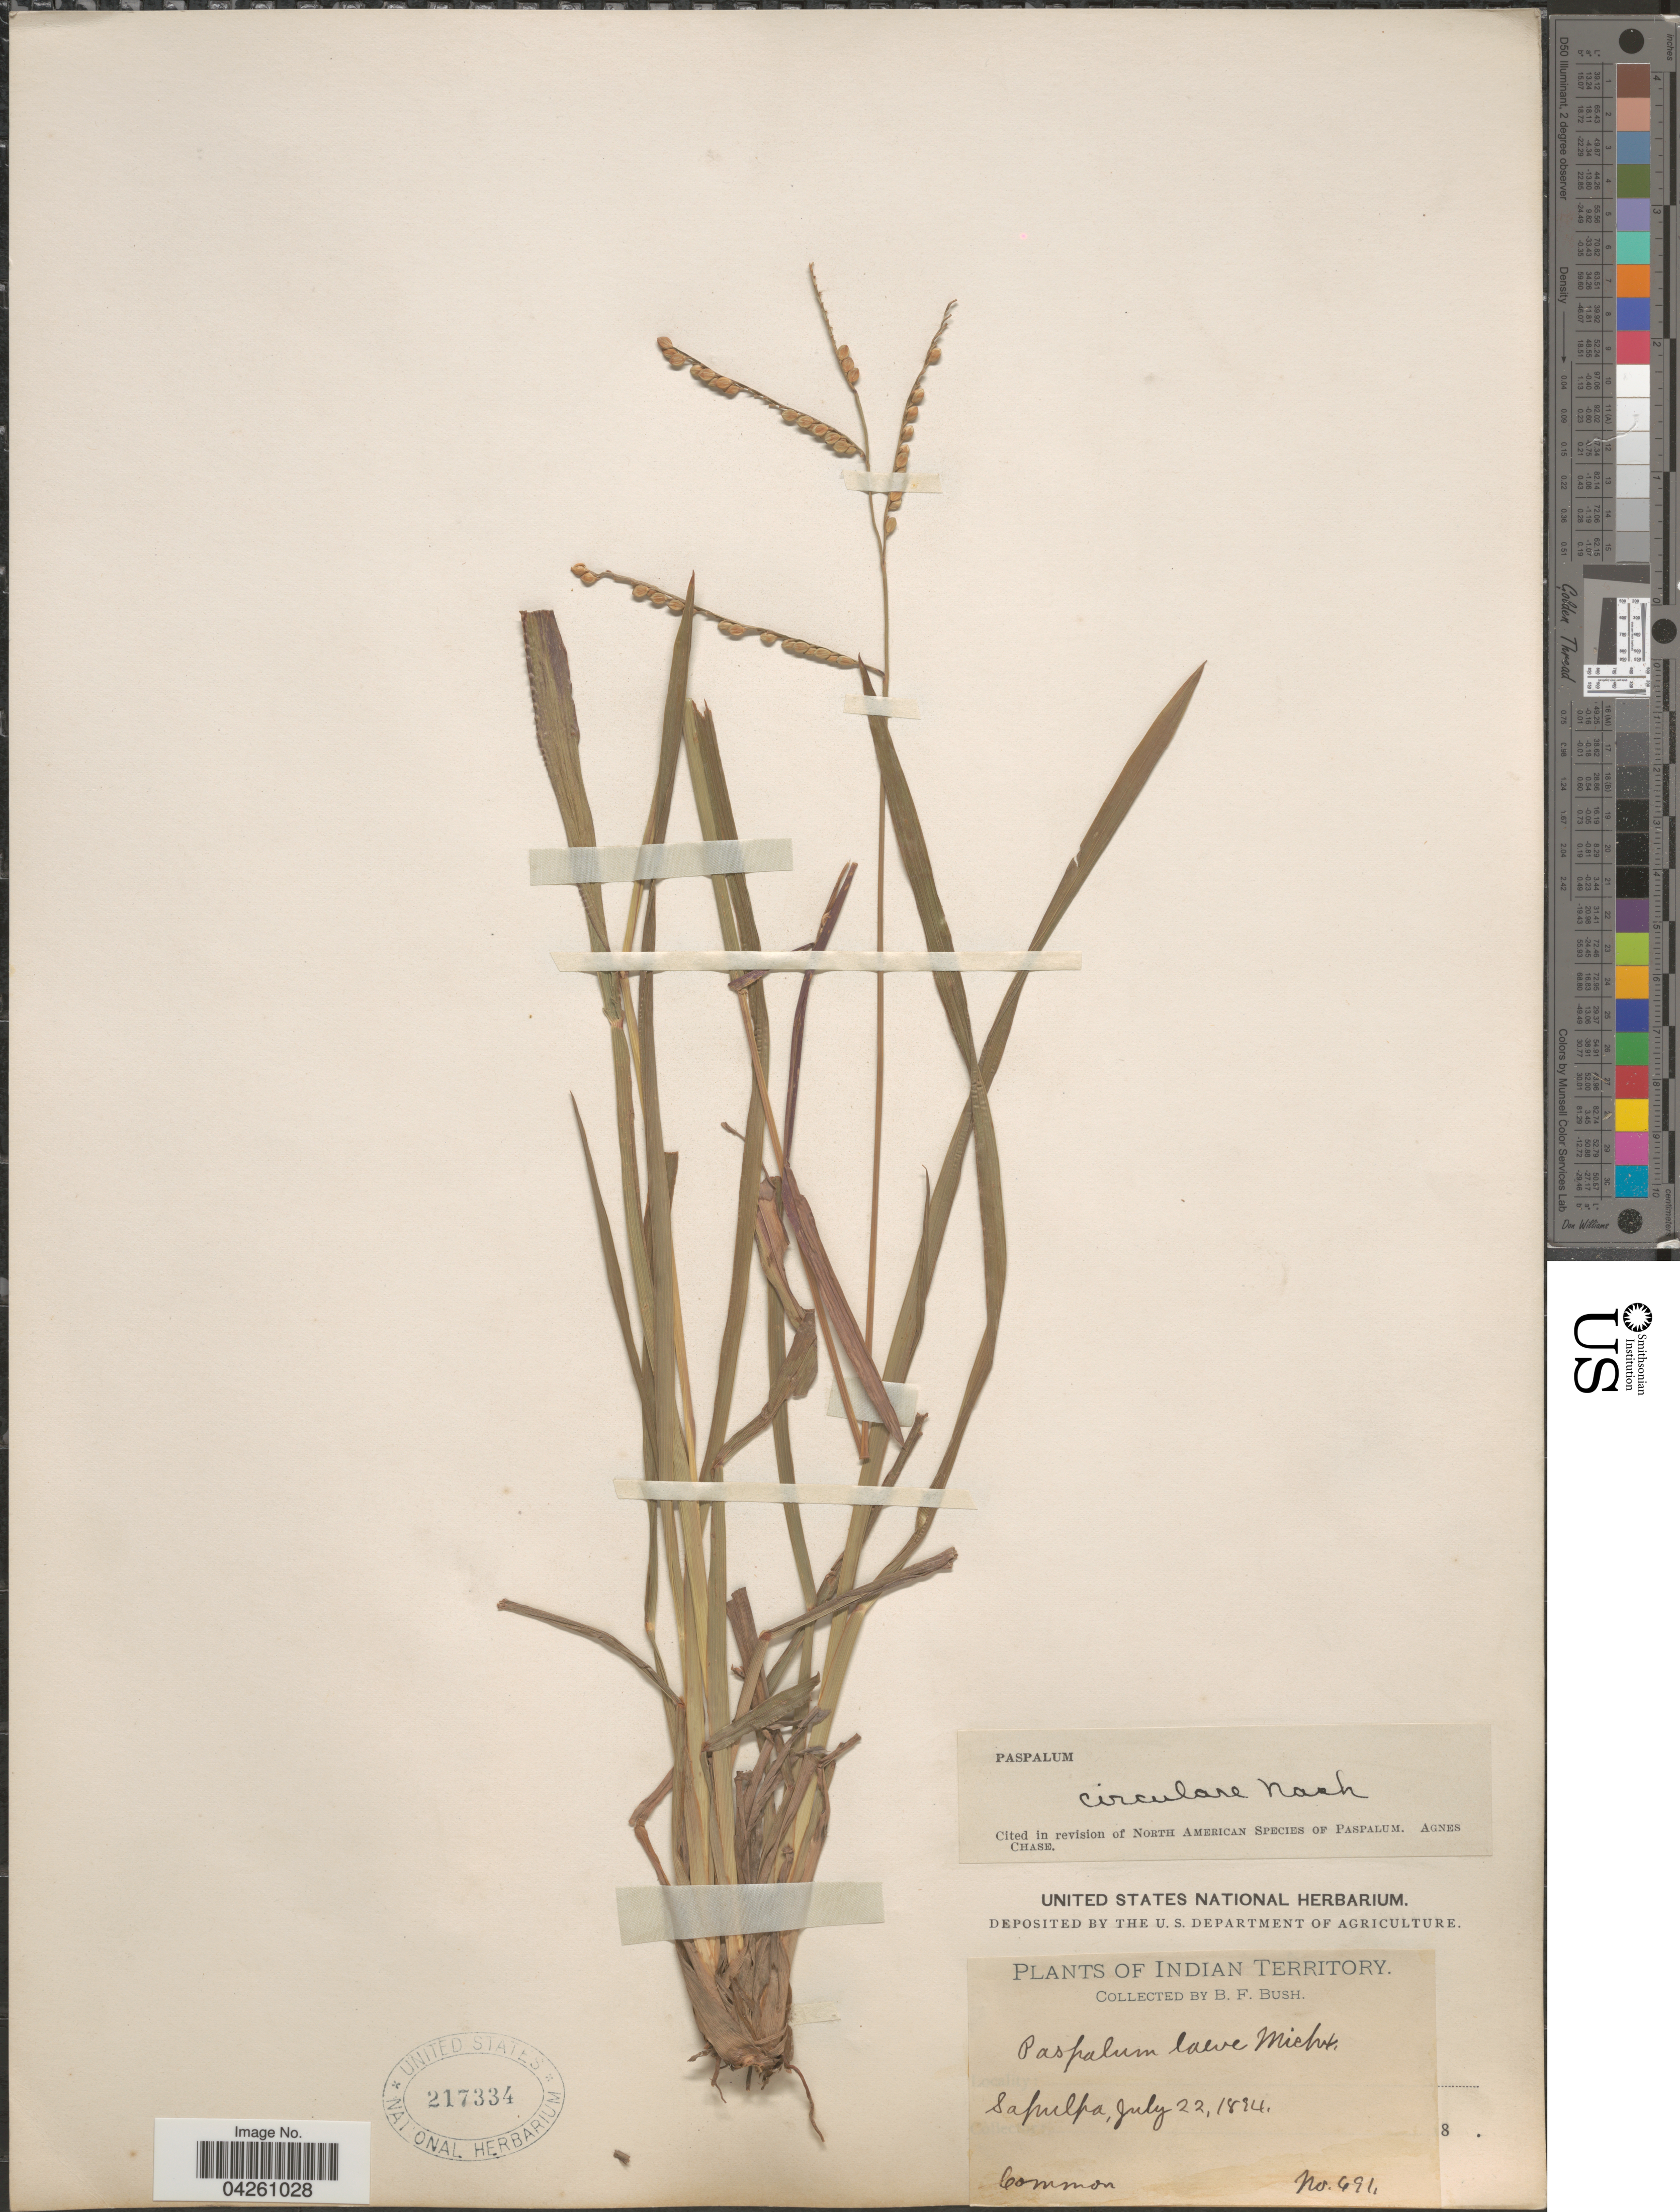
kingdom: Plantae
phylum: Tracheophyta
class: Liliopsida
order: Poales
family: Poaceae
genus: Paspalum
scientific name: Paspalum circulare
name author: Nash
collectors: B. F. Bush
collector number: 491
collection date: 1824-07-22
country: United States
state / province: Oklahoma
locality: Indian Territory. Sapulpa.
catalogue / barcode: US 217334